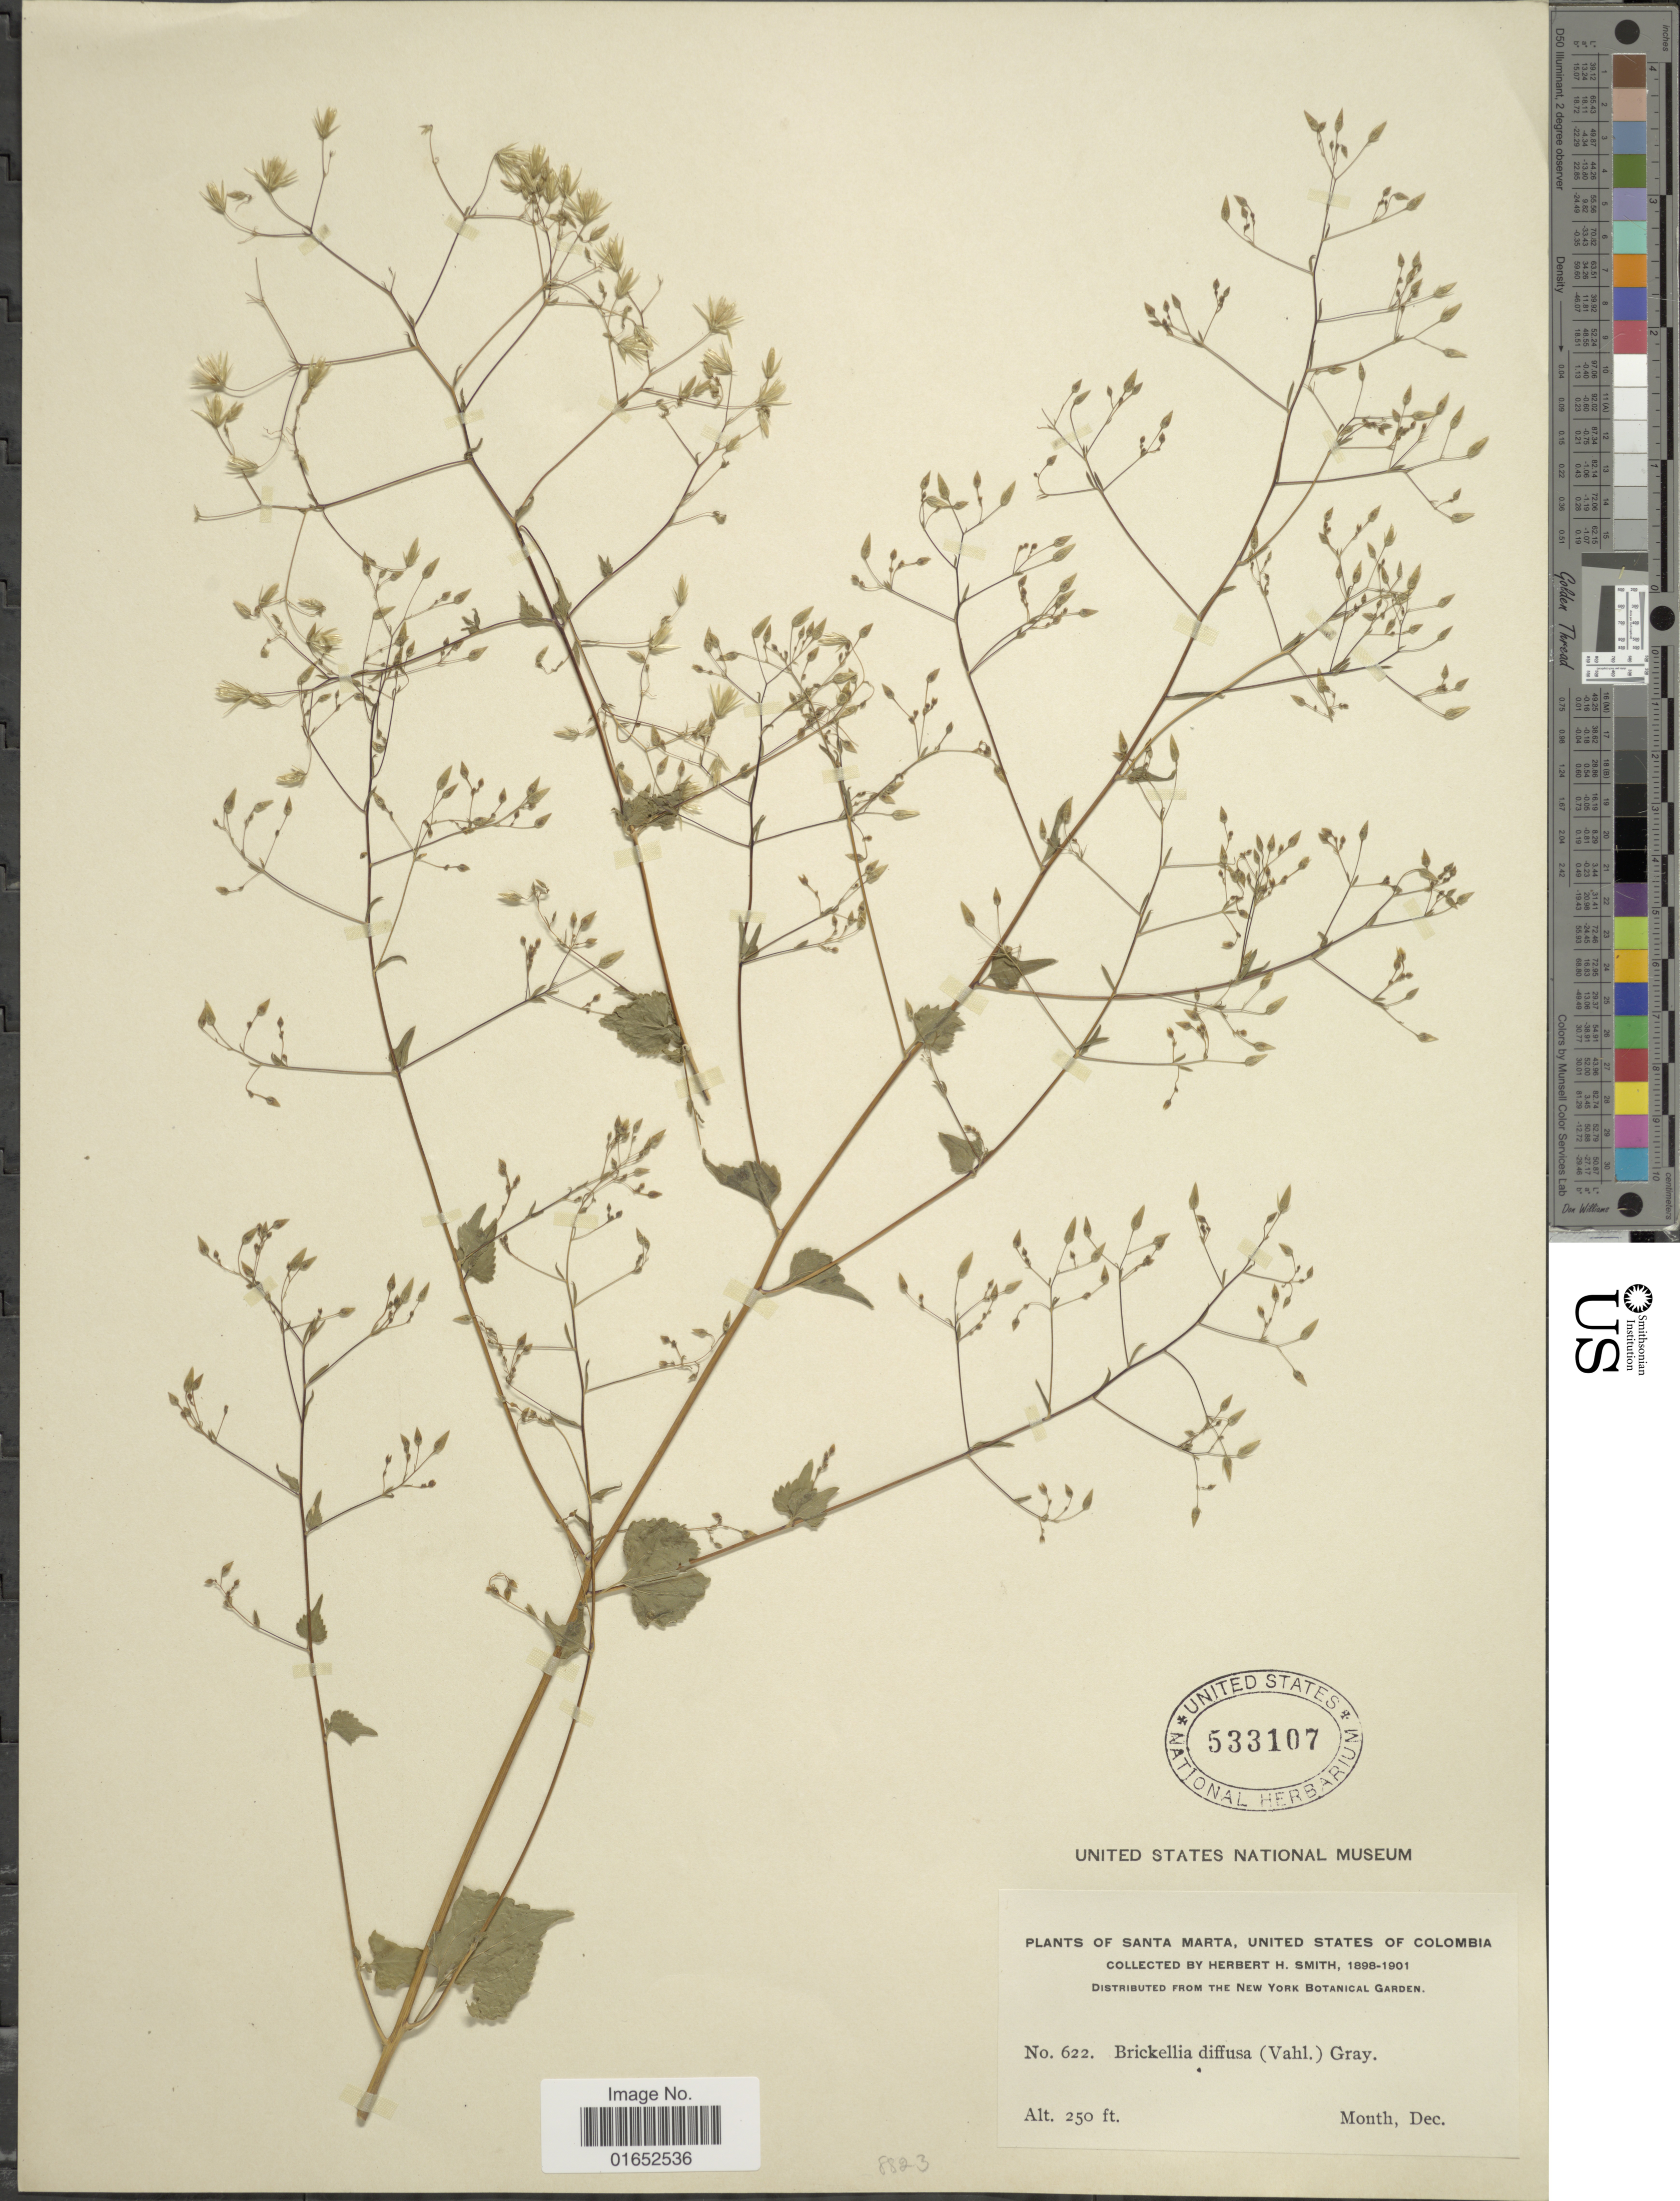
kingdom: Plantae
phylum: Tracheophyta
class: Magnoliopsida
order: Asterales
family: Asteraceae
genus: Brickellia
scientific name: Brickellia diffusa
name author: (Vahl) A. Gray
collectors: Herbert H. Smith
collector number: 622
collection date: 1898-12/1901-12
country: Colombia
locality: Santa Marta, United States of Colombia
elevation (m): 76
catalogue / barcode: US 533107